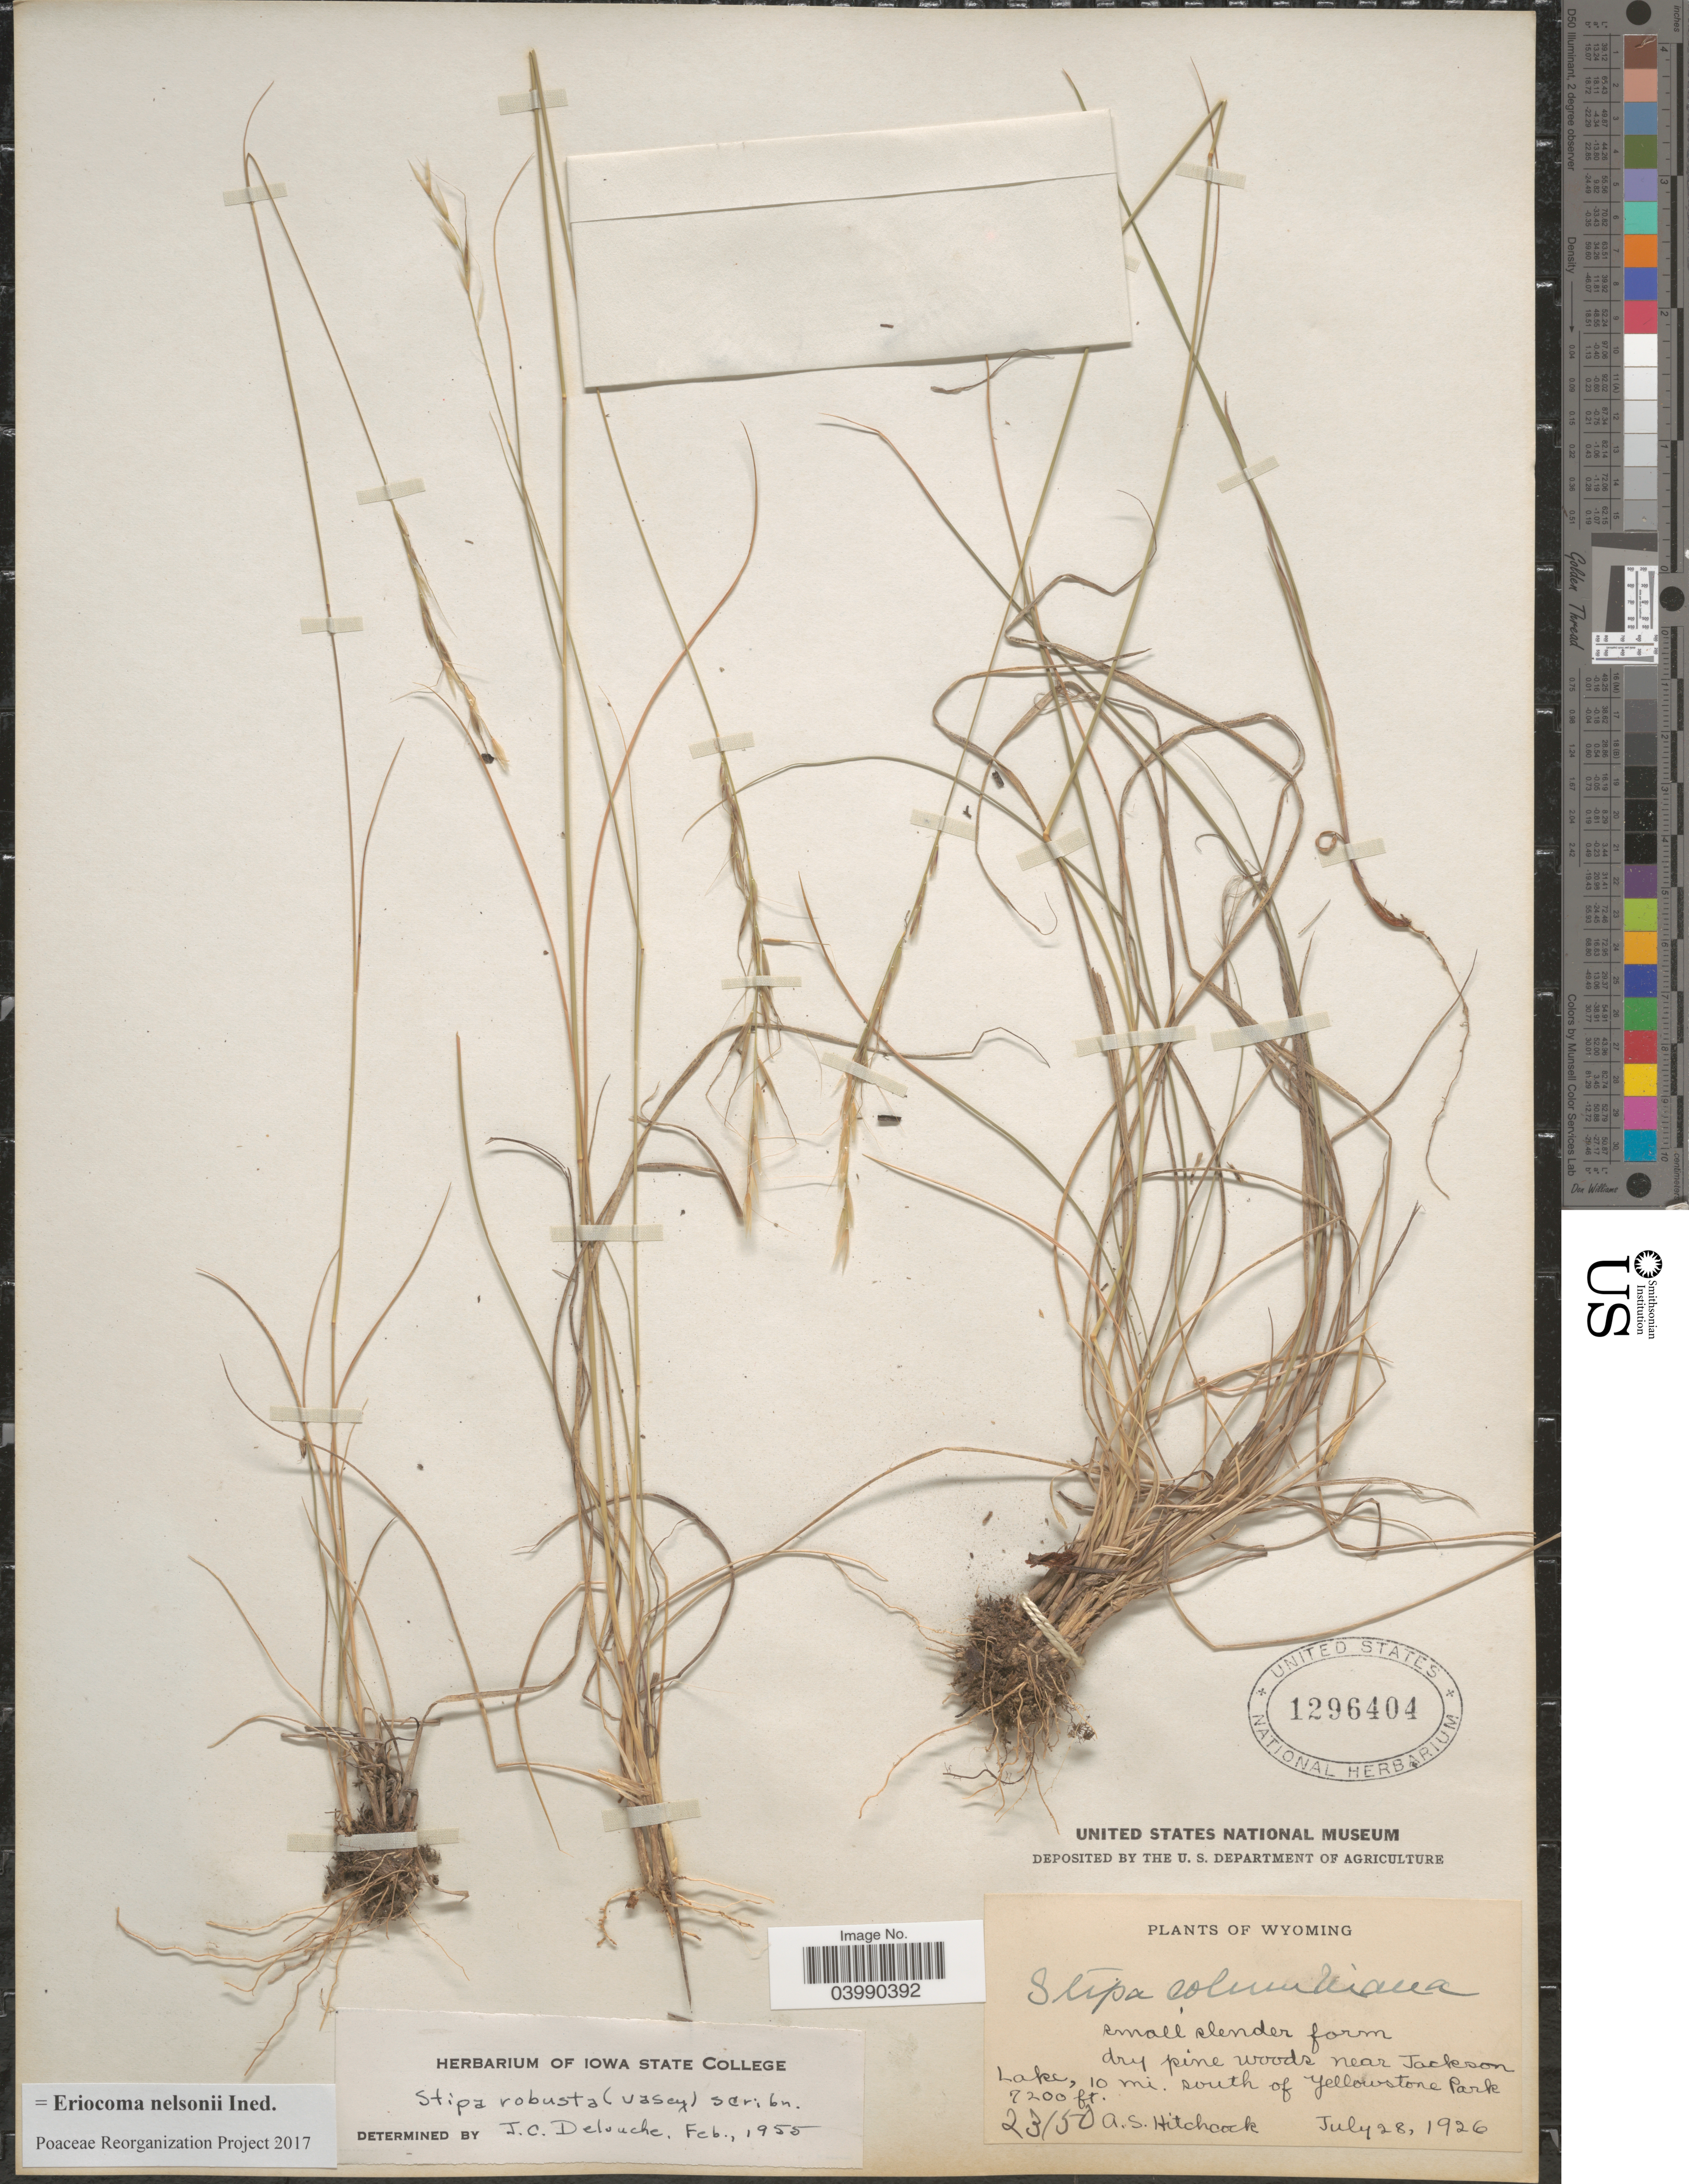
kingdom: Plantae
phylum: Tracheophyta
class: Liliopsida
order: Poales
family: Poaceae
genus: Eriocoma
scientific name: Eriocoma nelsonii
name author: (Scribn.) Romasch.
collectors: A. S. Hitchcock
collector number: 23150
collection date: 1926-07-28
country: United States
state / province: Wyoming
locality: Dry pine woods near Jackson Lake, 10 mi. south of Yellowstone Park.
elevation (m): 2195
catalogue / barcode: US 1296404